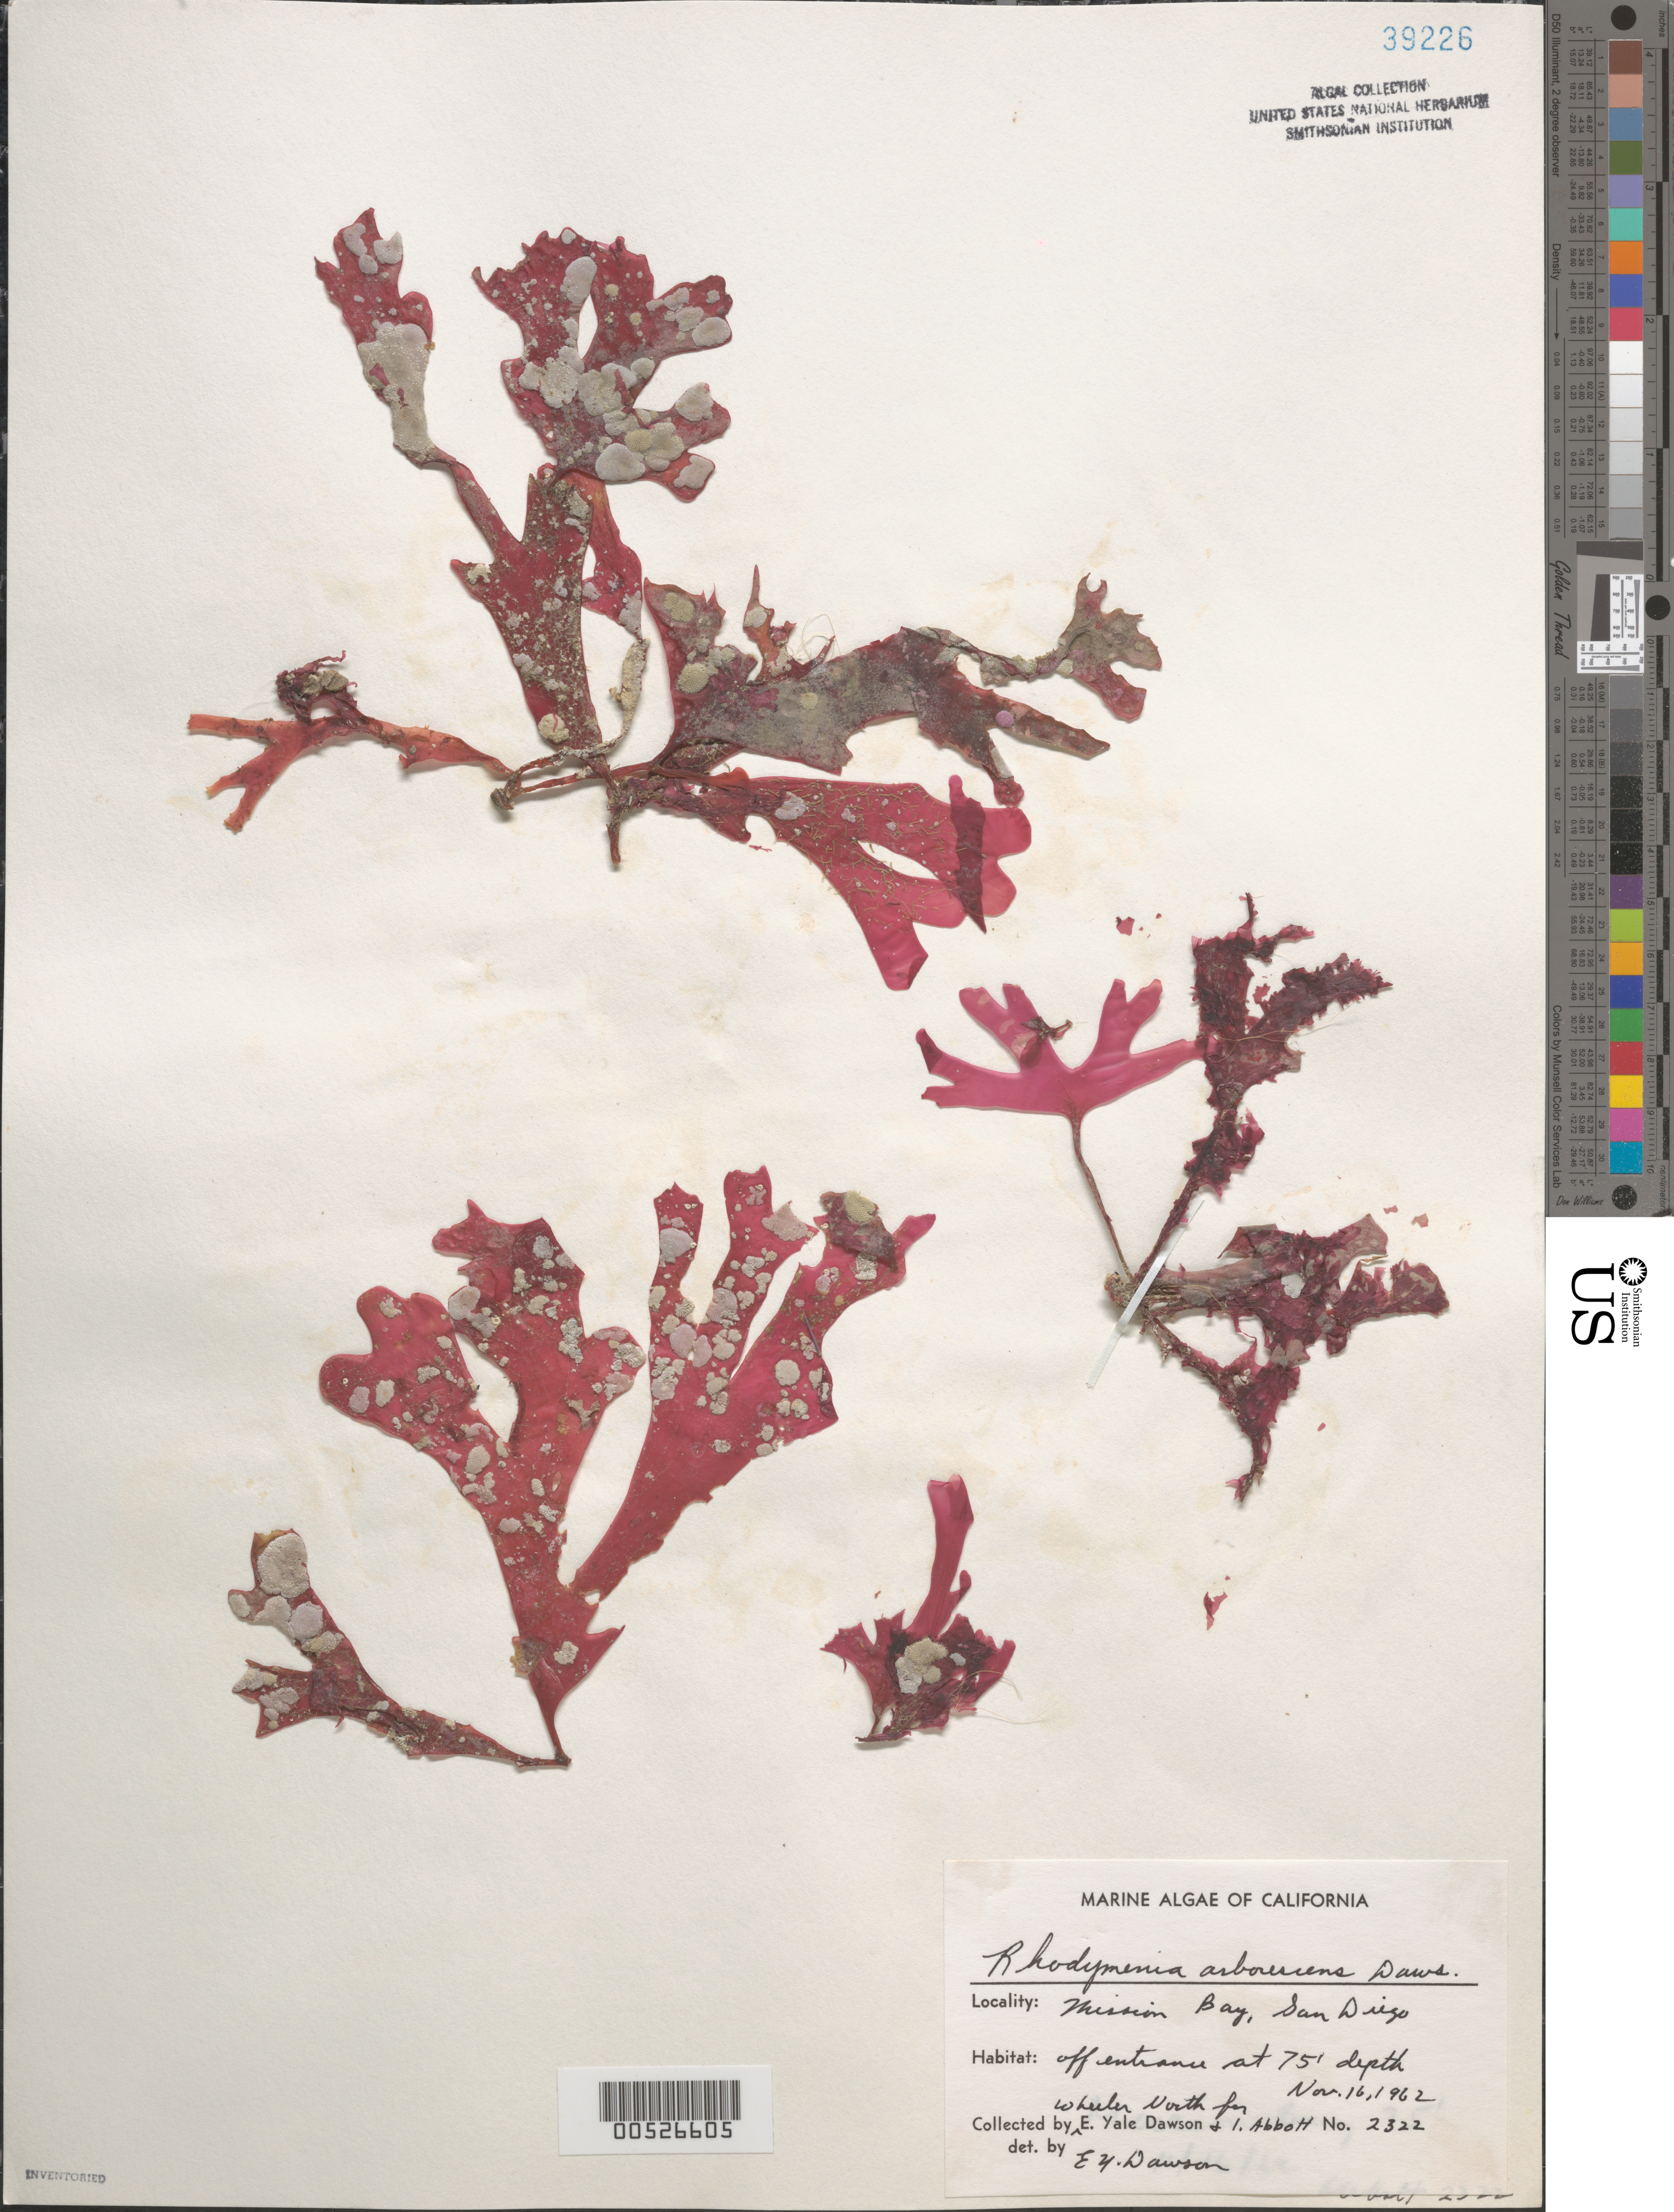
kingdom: Plantae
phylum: Rhodophyta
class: Florideophyceae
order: Rhodymeniales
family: Rhodymeniaceae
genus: Rhodymenia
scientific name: Rhodymenia arborescens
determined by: Dawson, E. Y.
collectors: W. North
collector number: IAA 2322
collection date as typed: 16 Nov 1962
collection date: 1962-11-16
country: United States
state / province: California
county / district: San Diego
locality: Mission Bay, San Diego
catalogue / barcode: US 39226